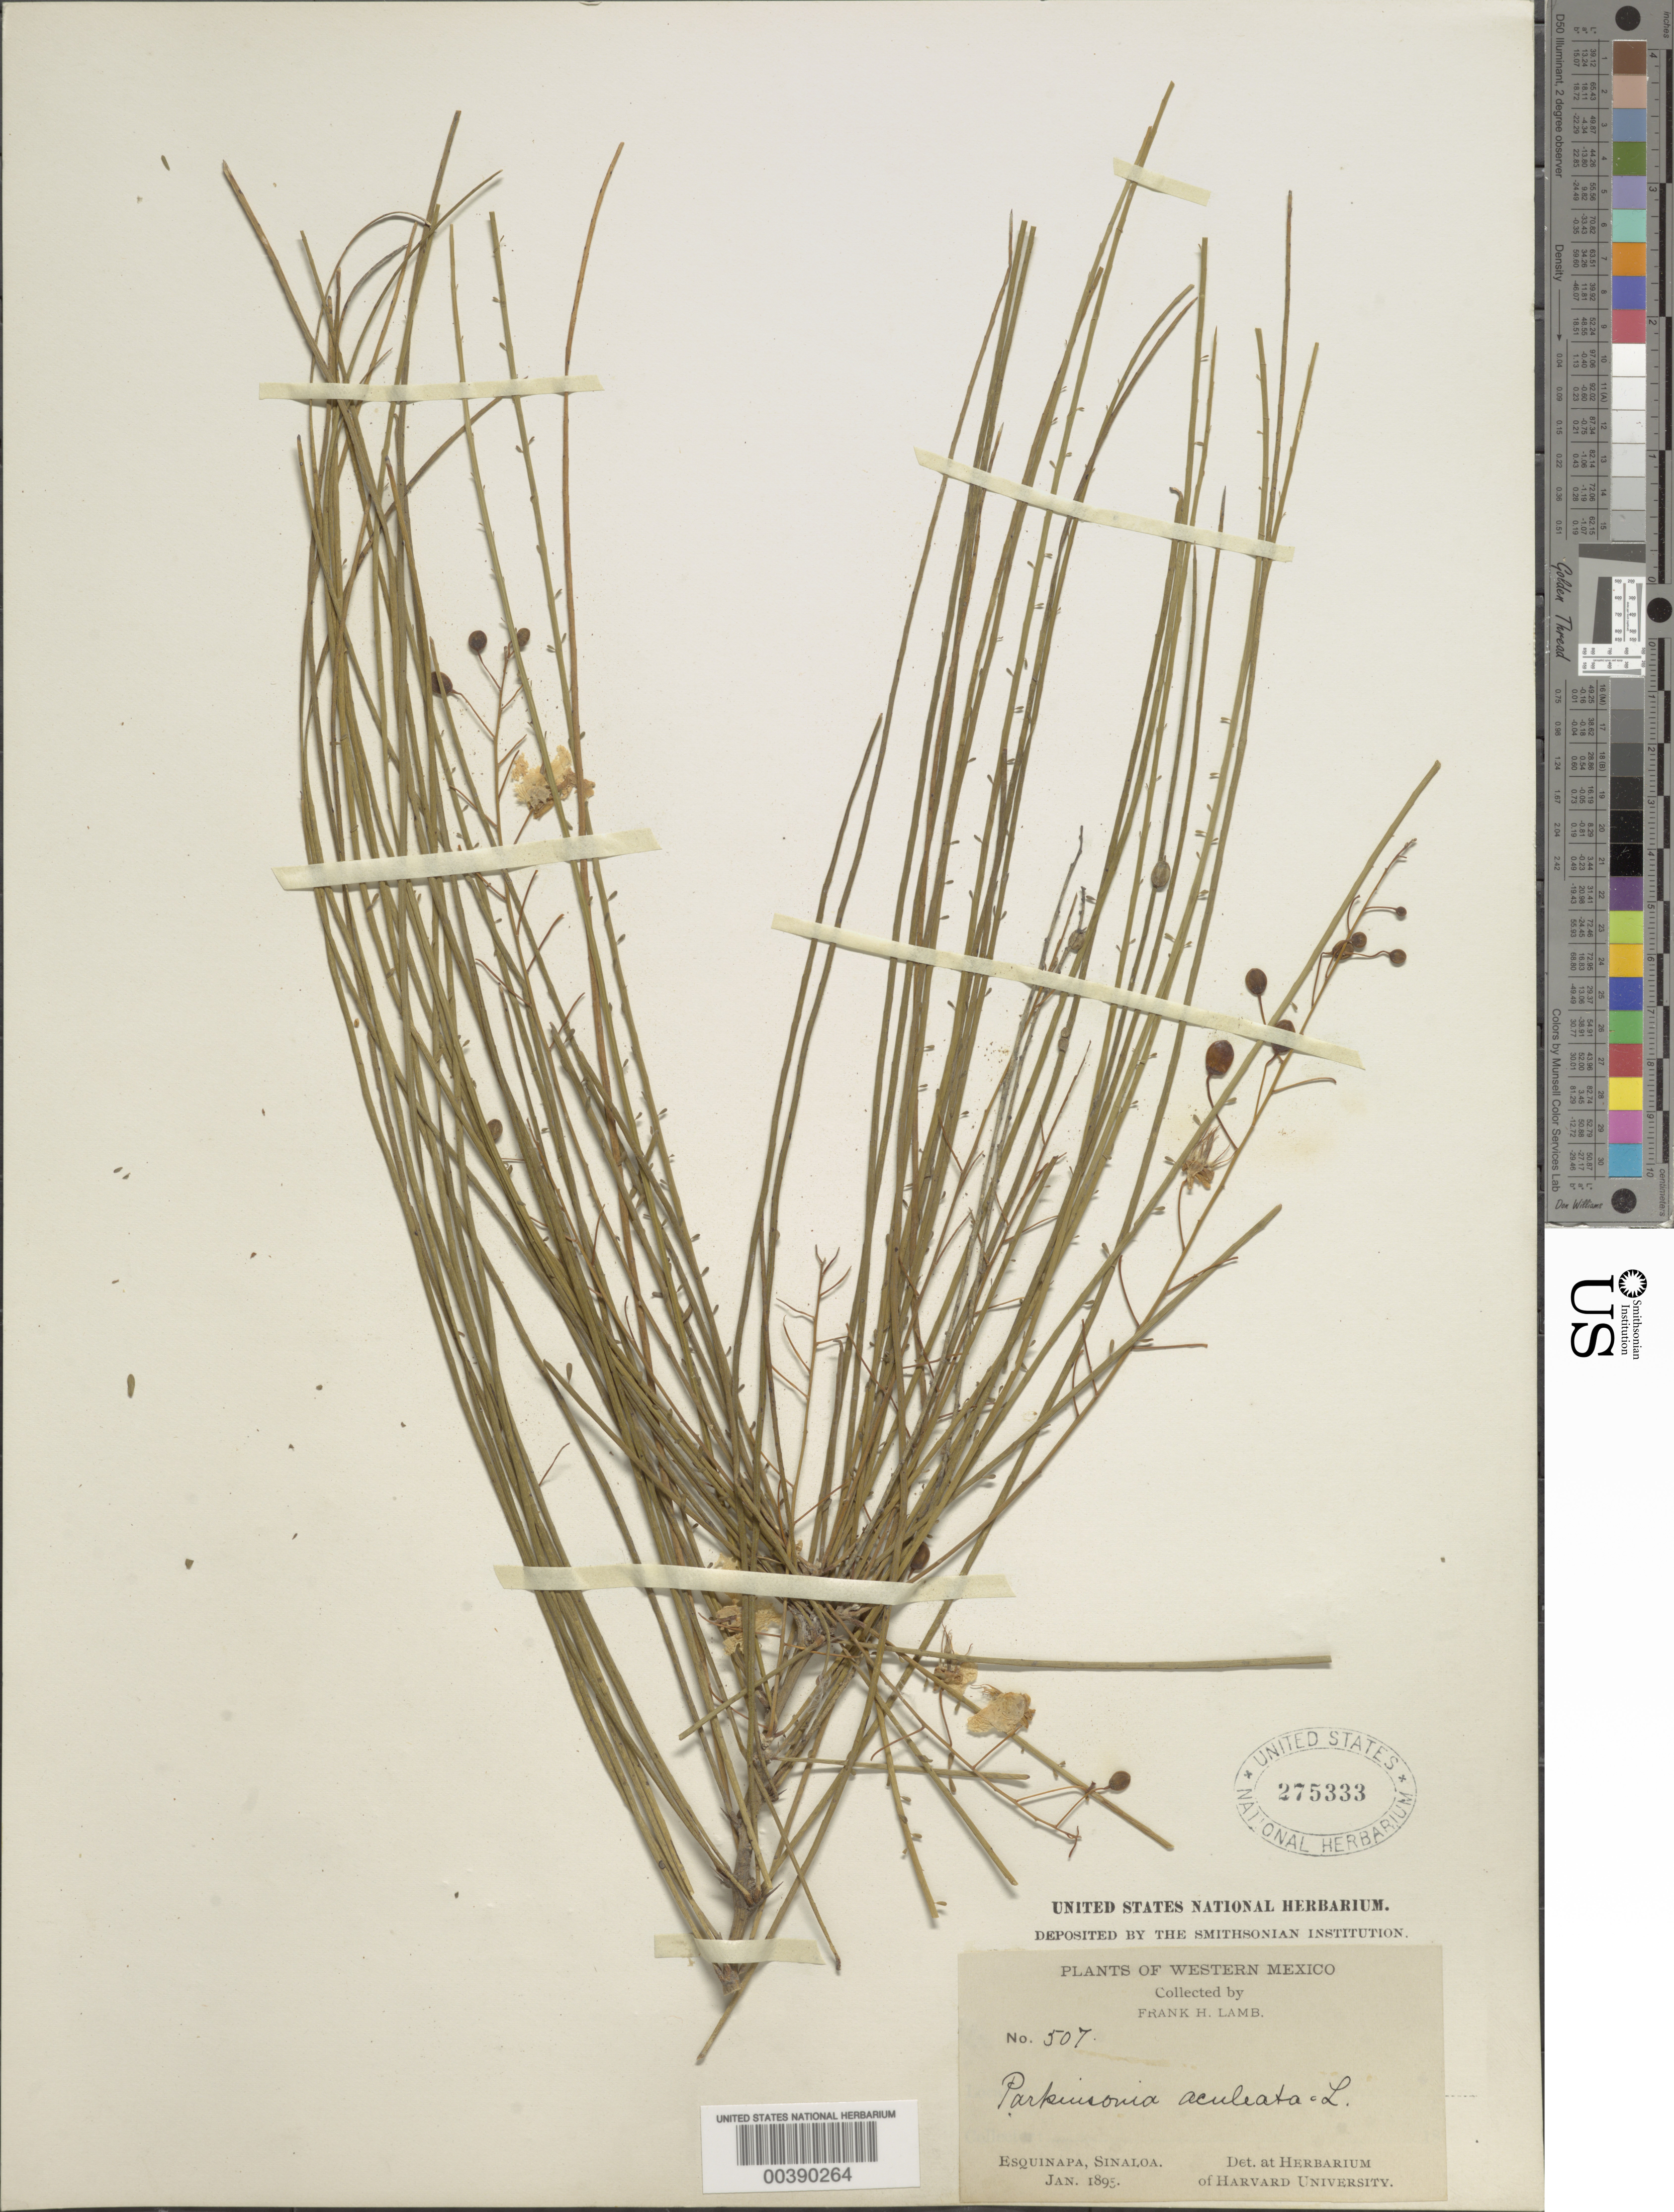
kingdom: Plantae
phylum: Tracheophyta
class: Magnoliopsida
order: Fabales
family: Fabaceae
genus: Parkinsonia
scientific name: Parkinsonia aculeata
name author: L.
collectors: F. H. Lamb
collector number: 507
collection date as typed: Jan 1895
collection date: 1895-01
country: Mexico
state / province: Sinaloa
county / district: Escuinapa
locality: Escuinapa.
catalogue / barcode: US 275333